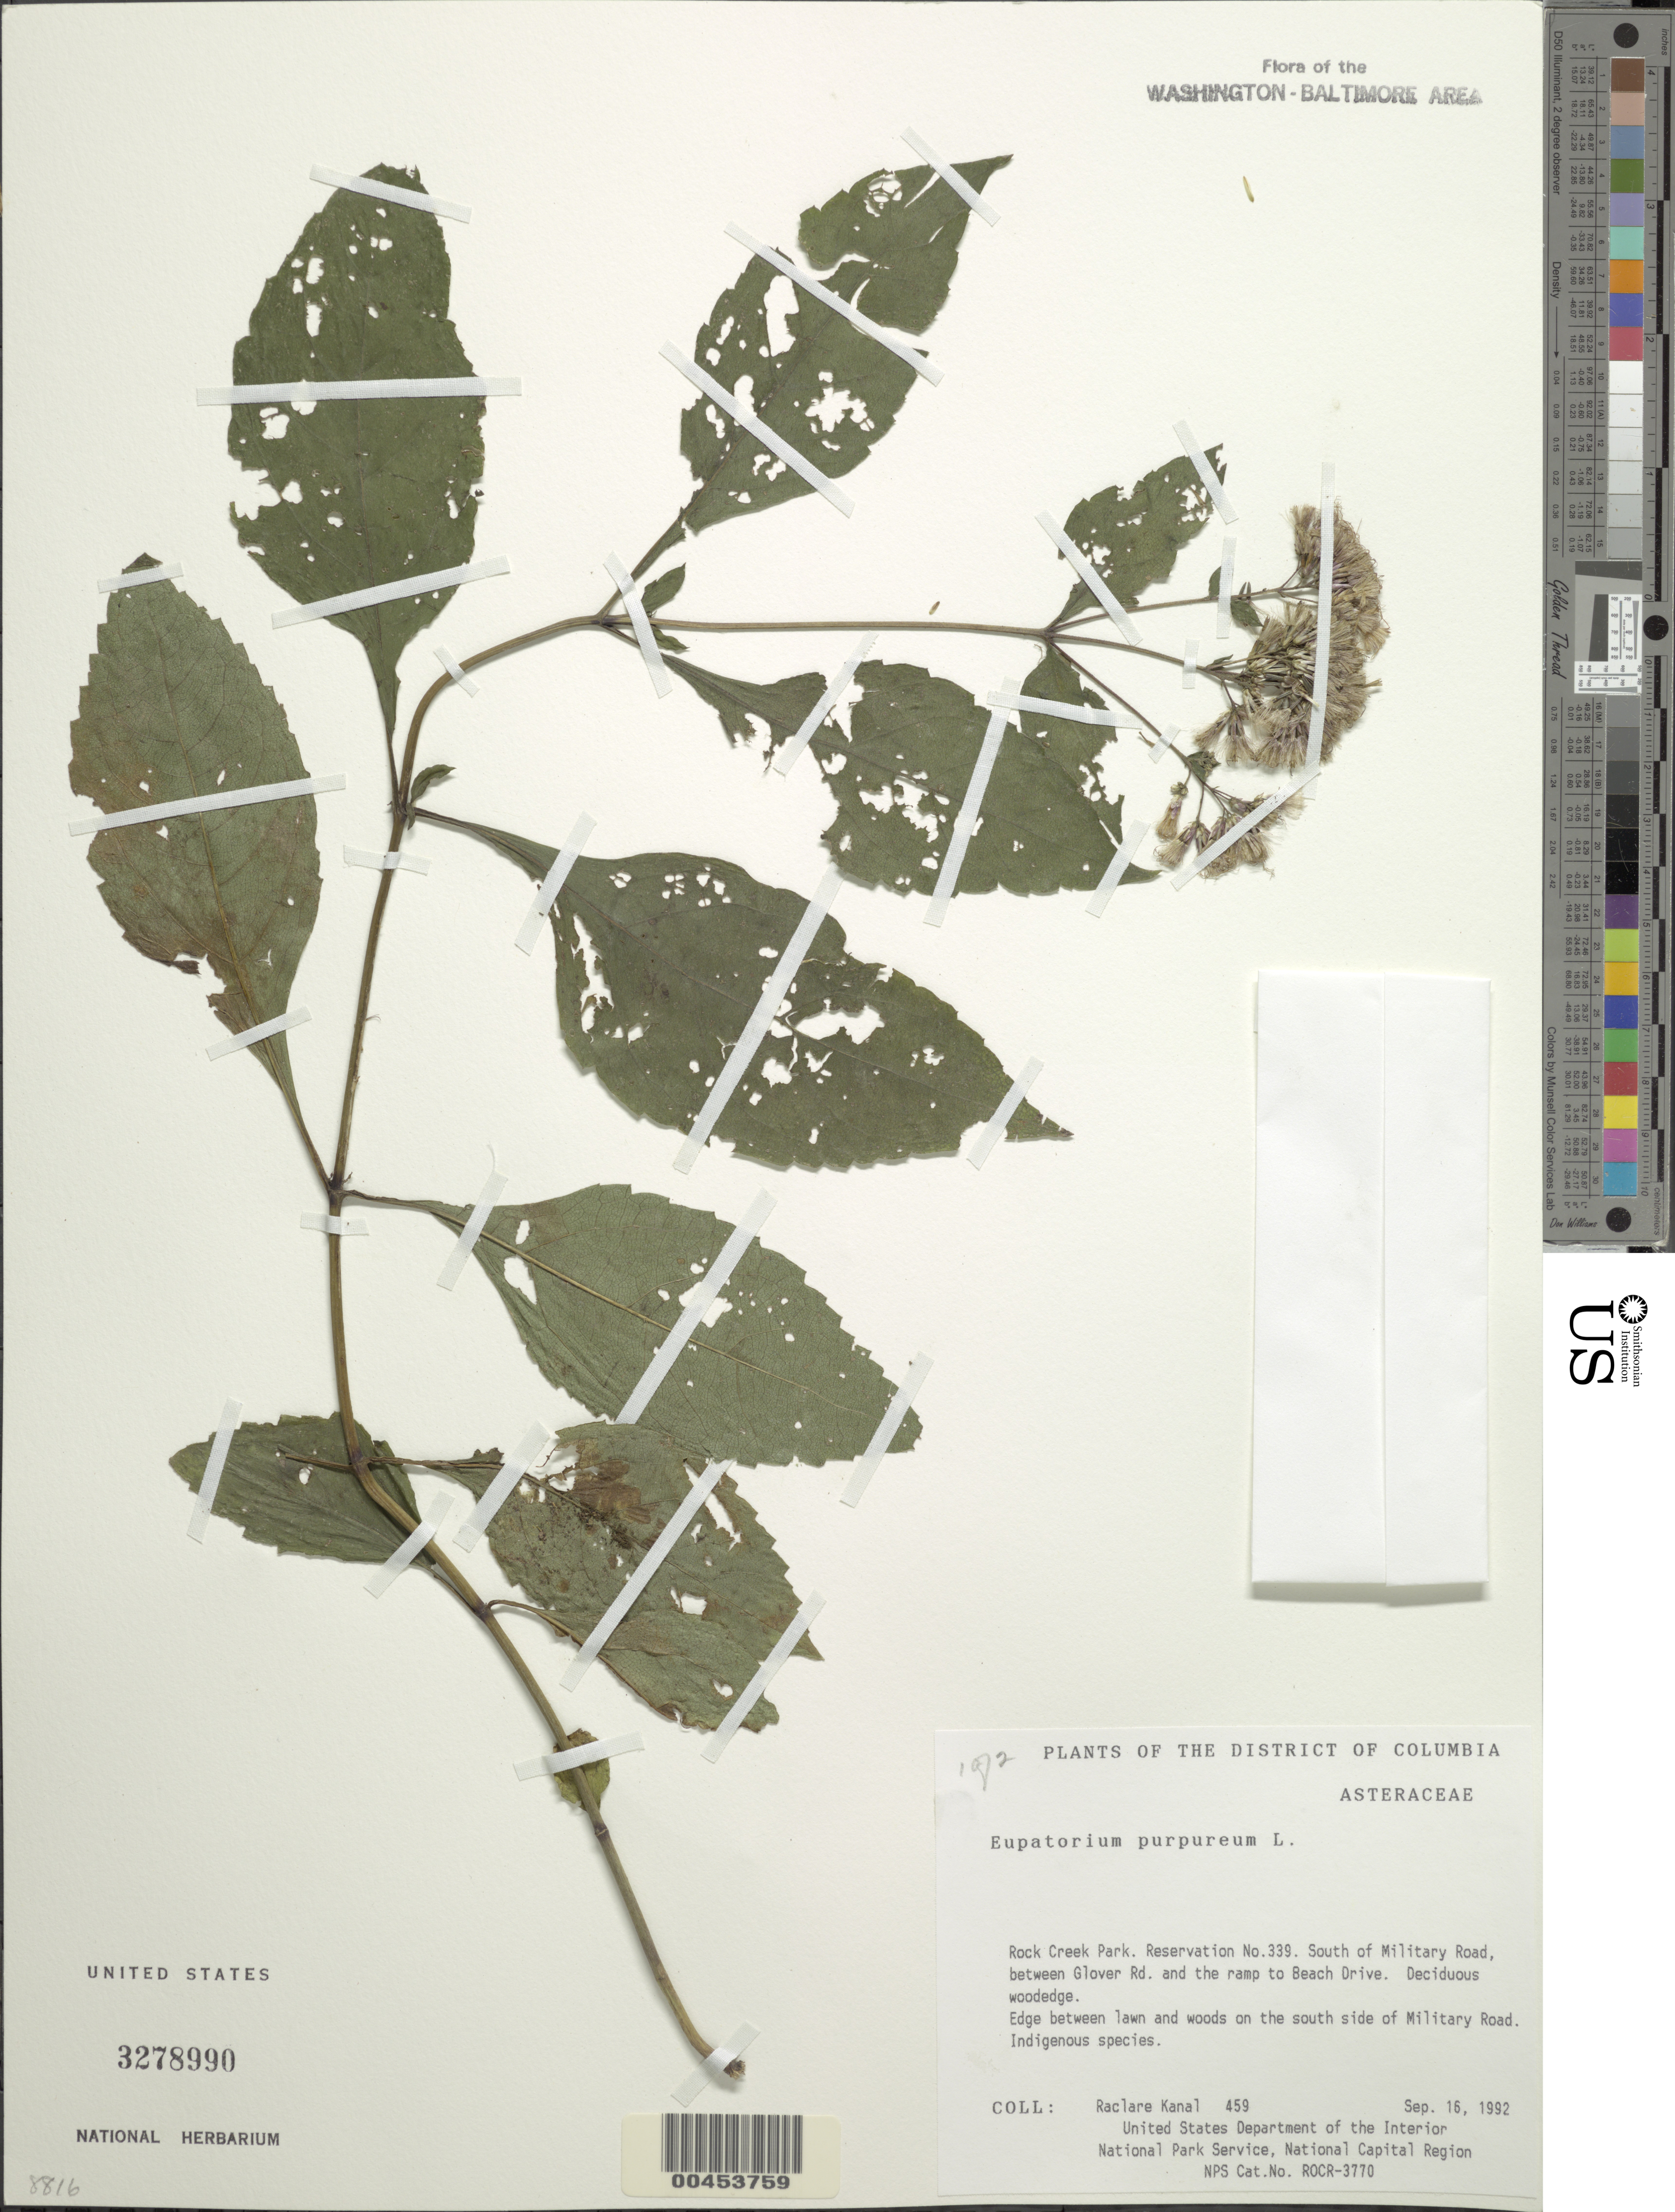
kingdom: Plantae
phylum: Tracheophyta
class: Magnoliopsida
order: Asterales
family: Asteraceae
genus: Eupatorium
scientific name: Eupatorium purpureum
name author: (L.) E.E. Lamont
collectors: R. Kanal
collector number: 459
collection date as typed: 16 Sep 1992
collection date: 1992-09-16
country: United States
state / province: District of Columbia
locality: Rock Creek Park, Res 339, S of Military Road, between Glover Road and ramp to Beach Dr. Rock Creek Park & vicinity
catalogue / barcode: US 3278990